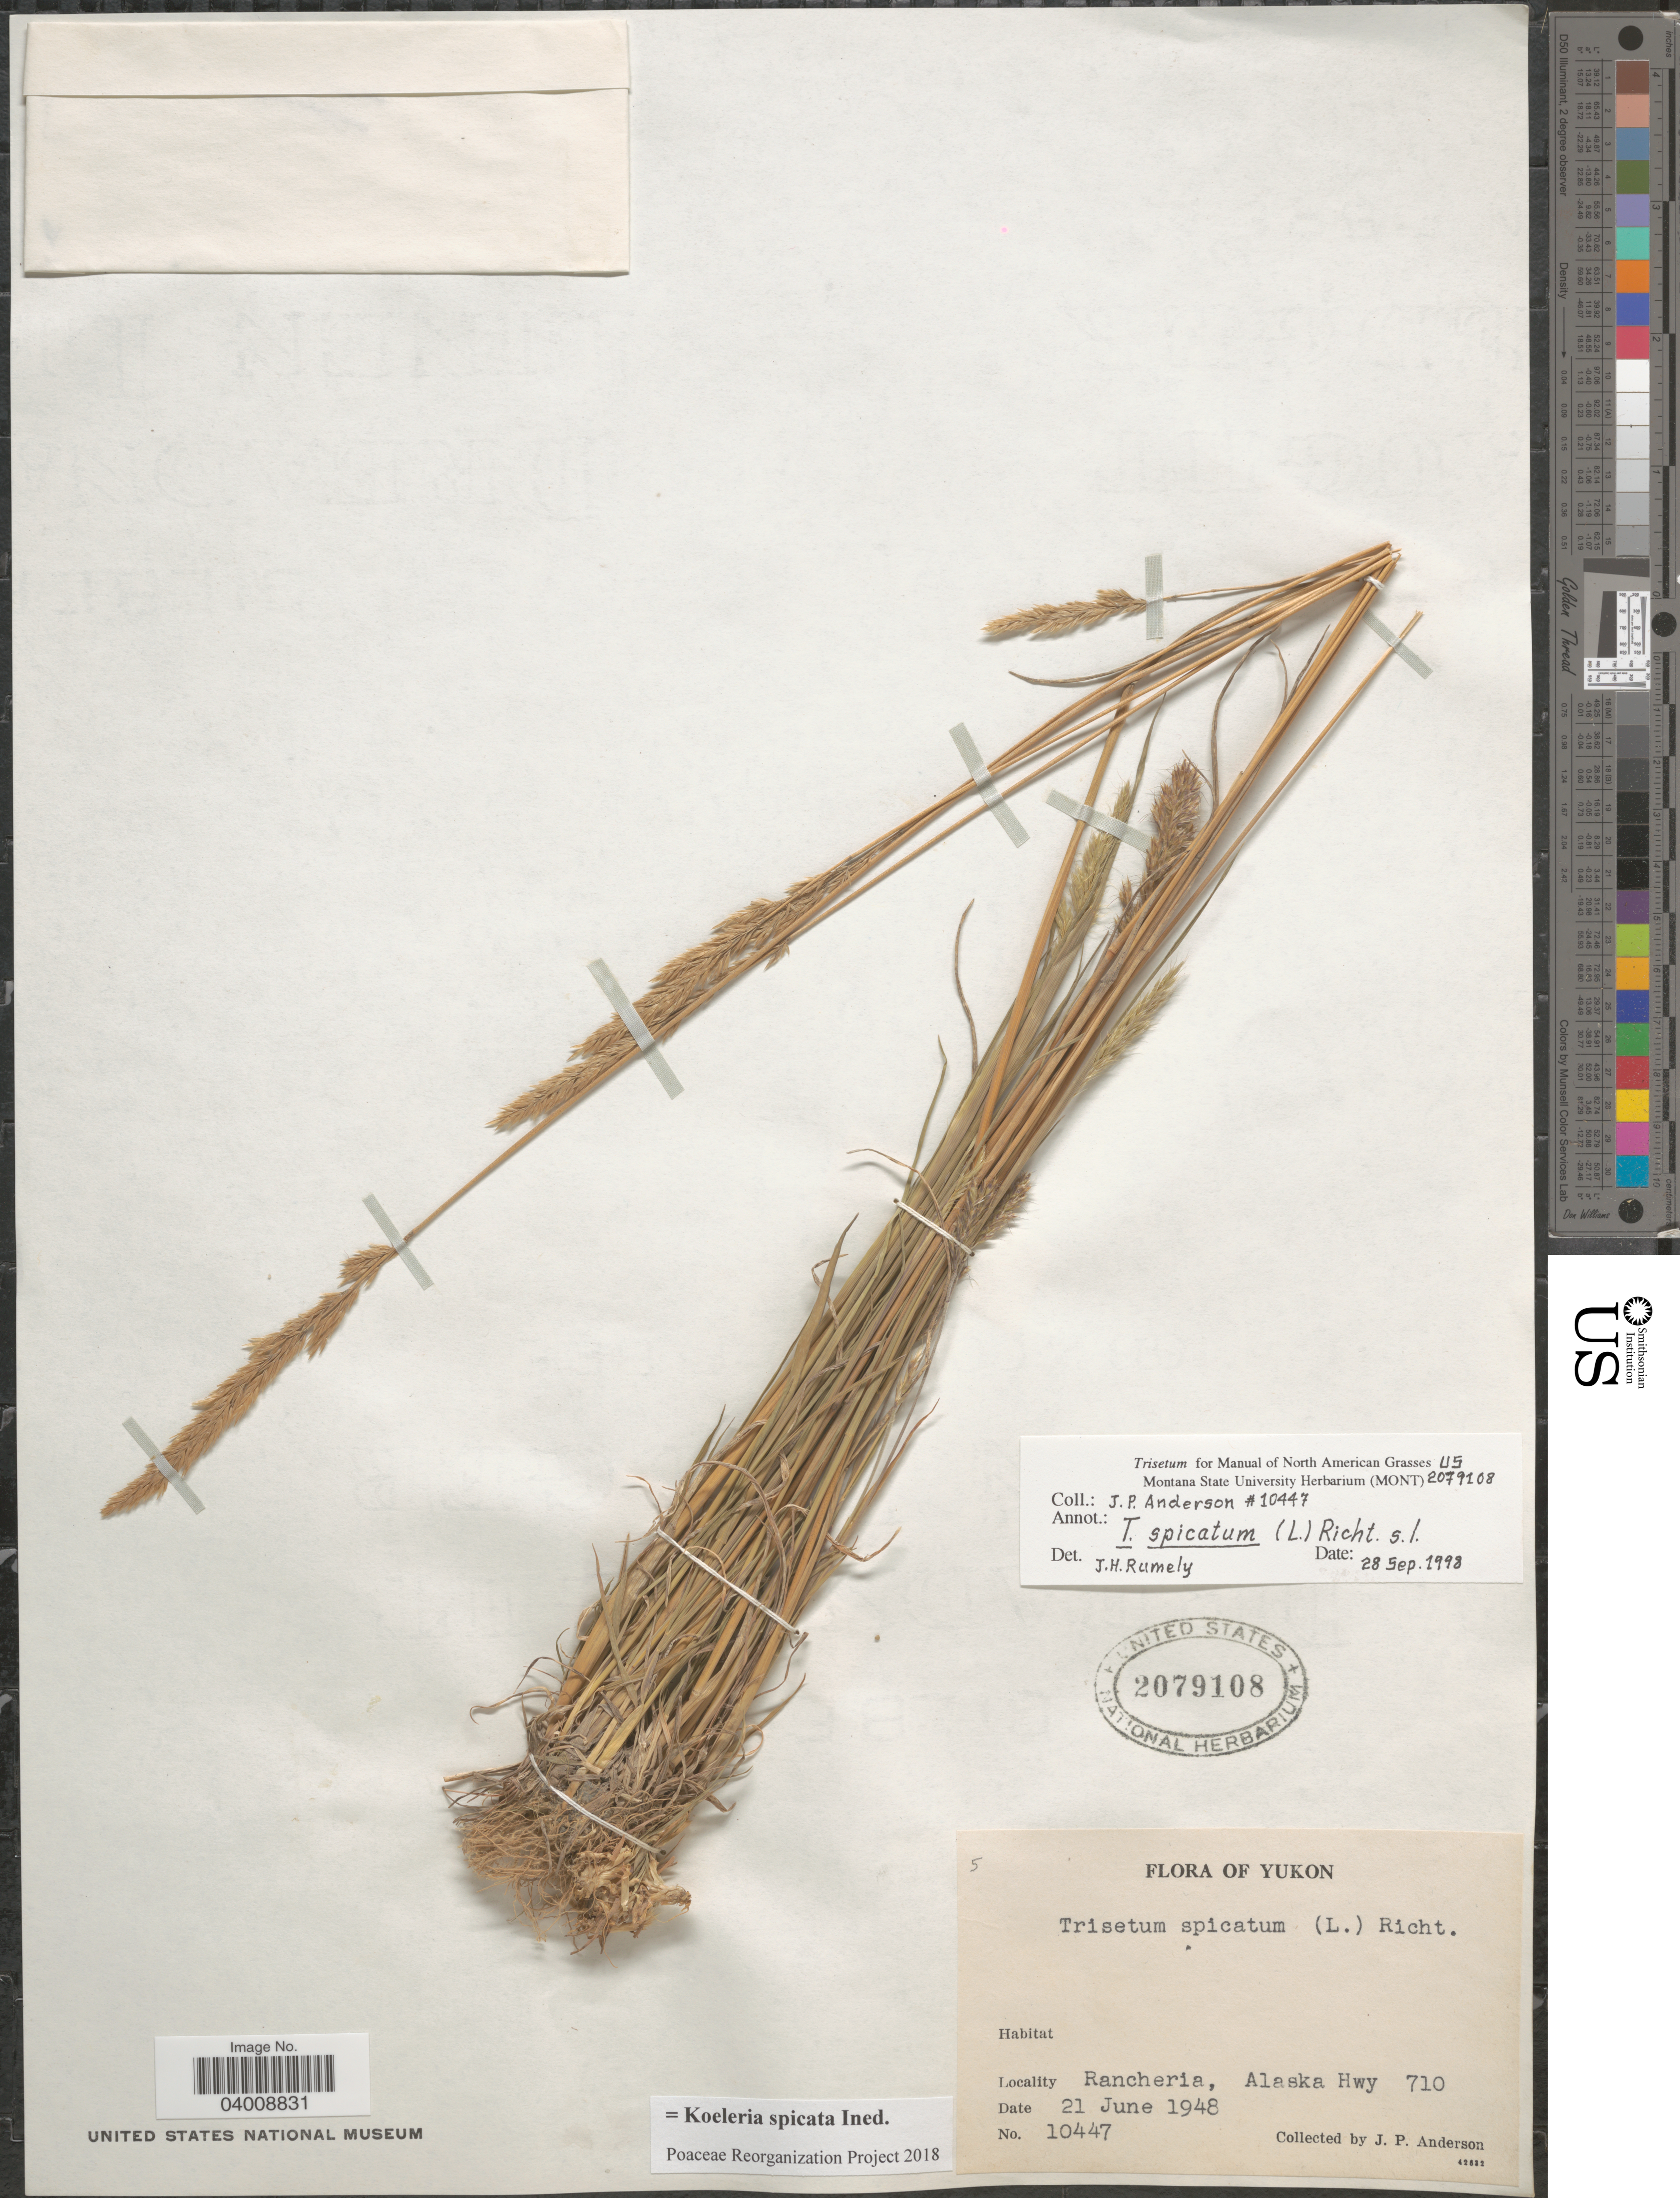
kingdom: Plantae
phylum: Tracheophyta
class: Liliopsida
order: Poales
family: Poaceae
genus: Koeleria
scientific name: Koeleria spicata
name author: (L.) Barberá et al.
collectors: J. P. Anderson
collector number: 10447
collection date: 1948-06-21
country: Canada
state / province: Yukon Territory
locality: Yukon. Rancheria, Alaska Hwy 710.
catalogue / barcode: US 2079108